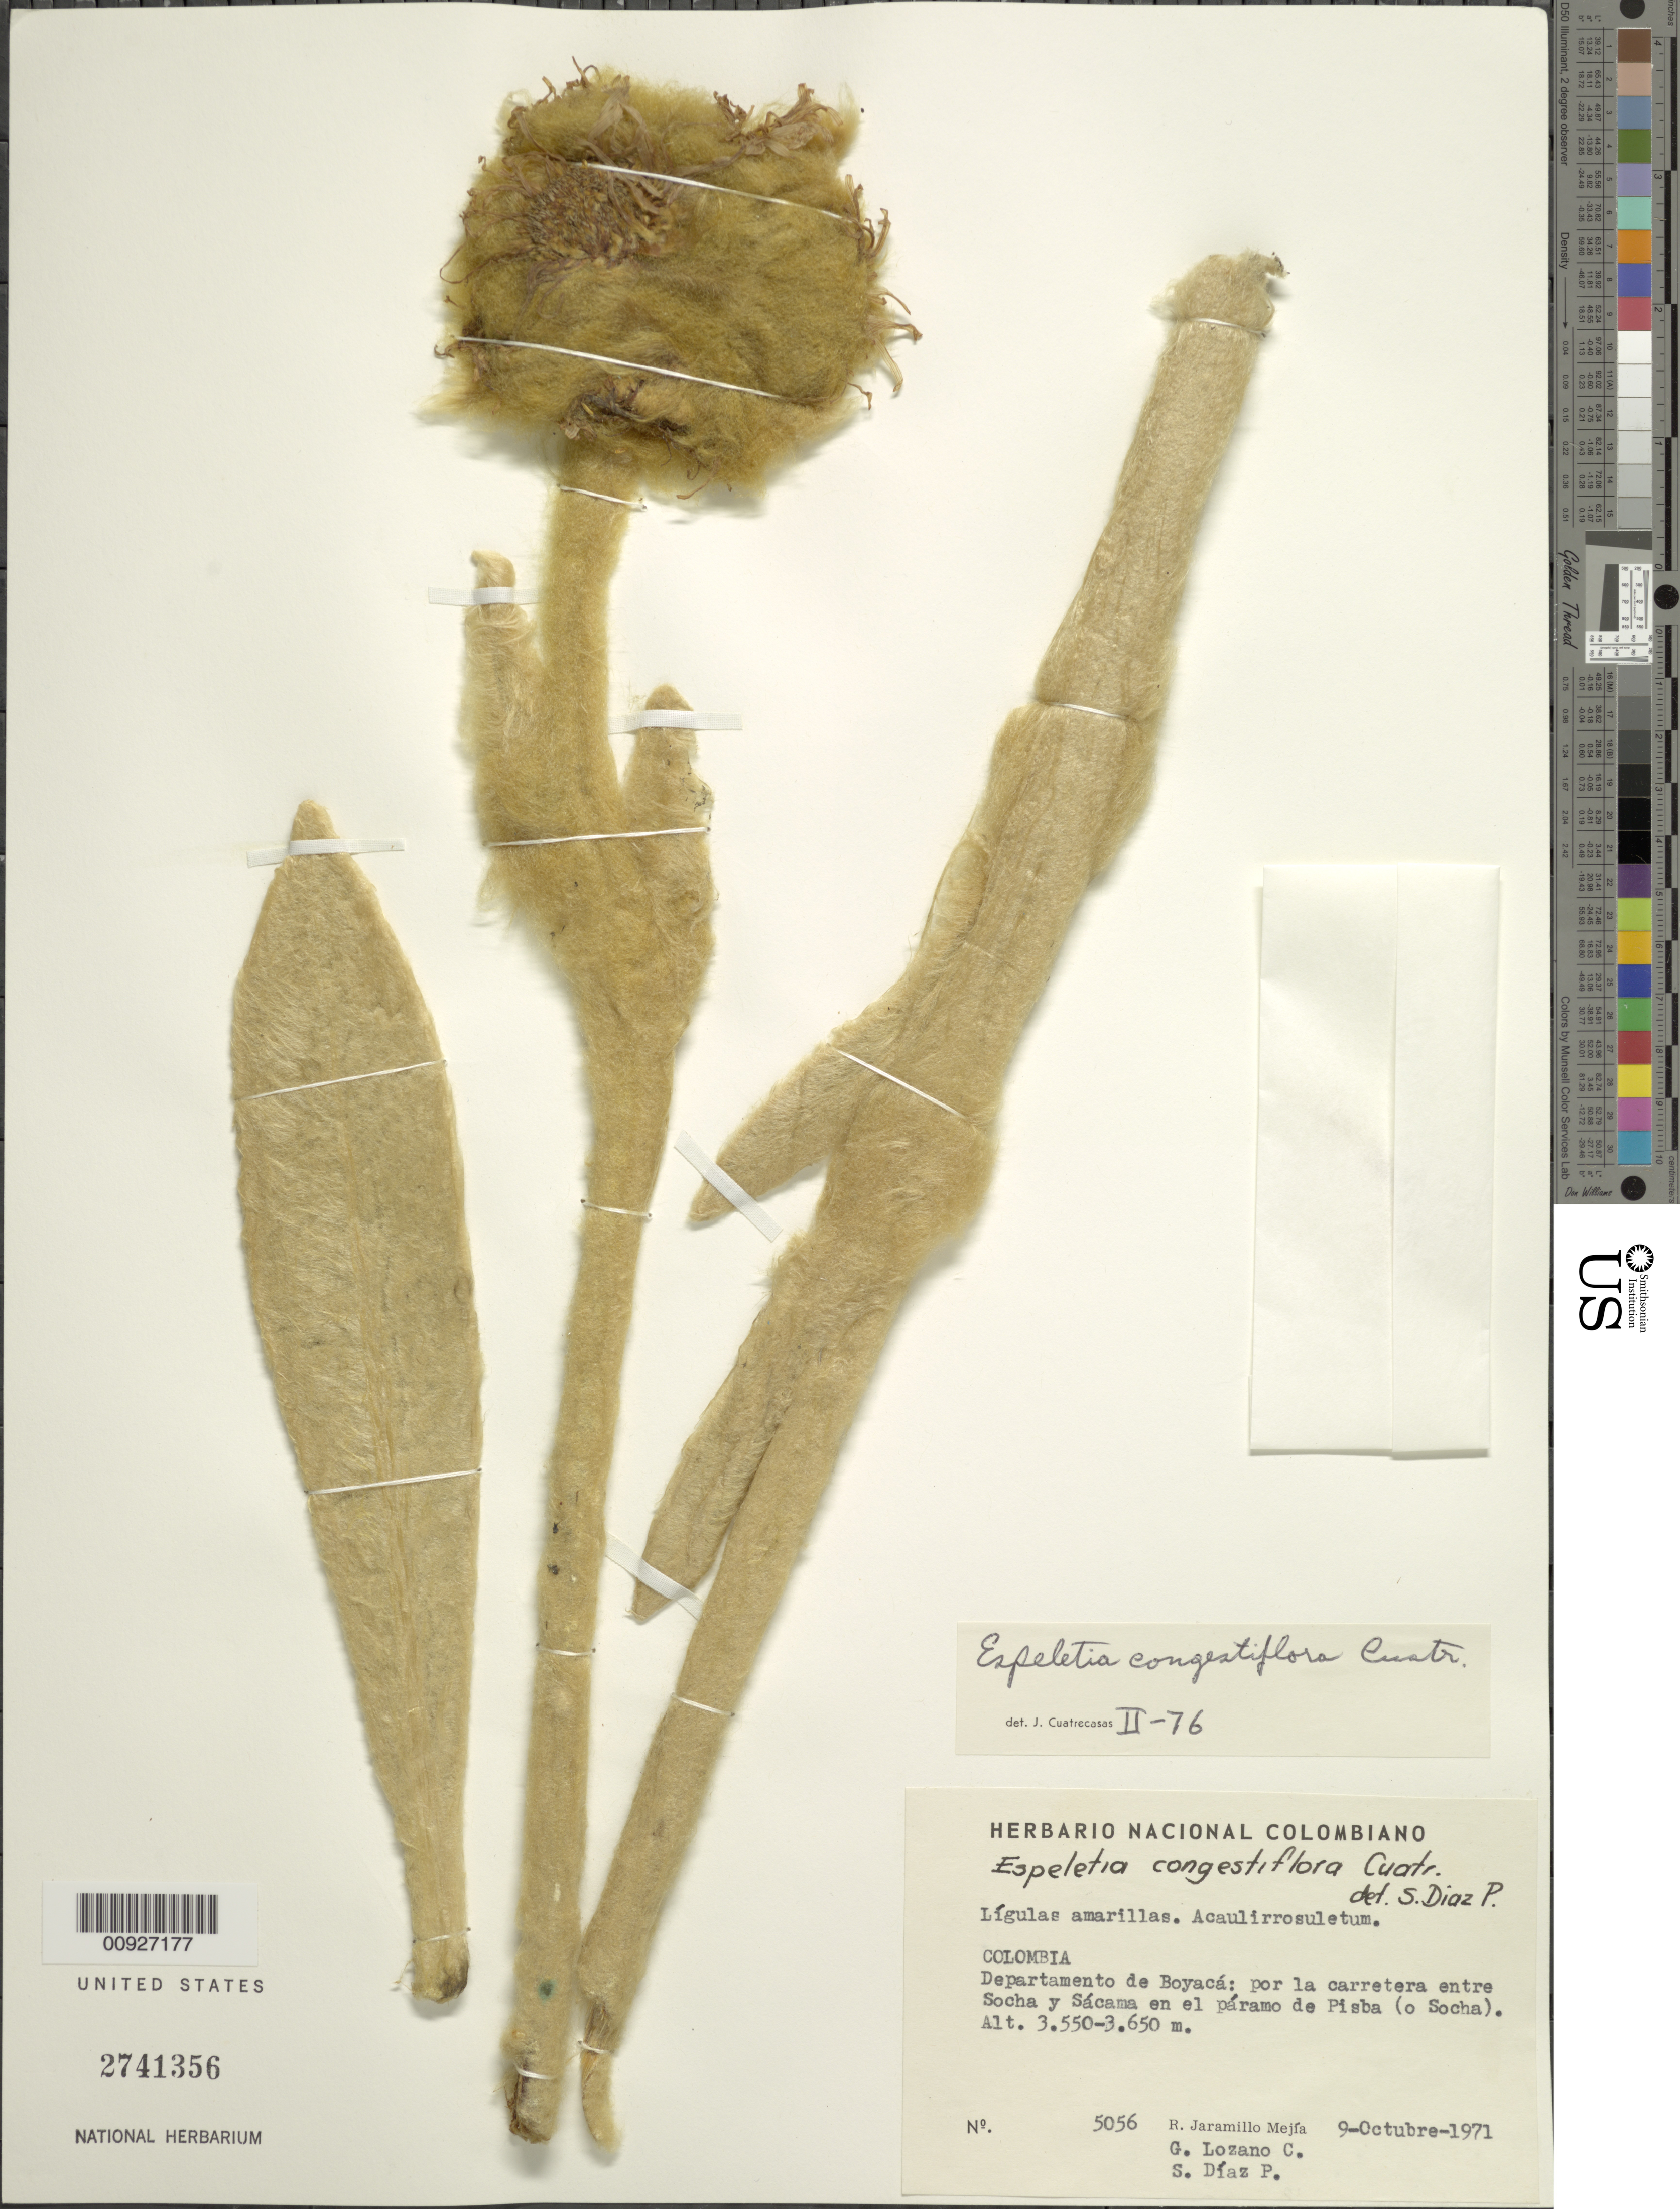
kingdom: Plantae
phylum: Tracheophyta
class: Magnoliopsida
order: Asterales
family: Asteraceae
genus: Espeletia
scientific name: Espeletia congestiflora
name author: Cuatrec.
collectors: R. Jaramillo M., G. Lozano-Contreras & S. Díaz Píedrahíta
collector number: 5056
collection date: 1971-10-09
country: Colombia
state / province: Boyacá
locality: Páramo de Pisba (o Socha). Por la carretera entre Socha y Sácama en el páramo de Pisba (o Socha).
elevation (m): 3550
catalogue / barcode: US 2741356